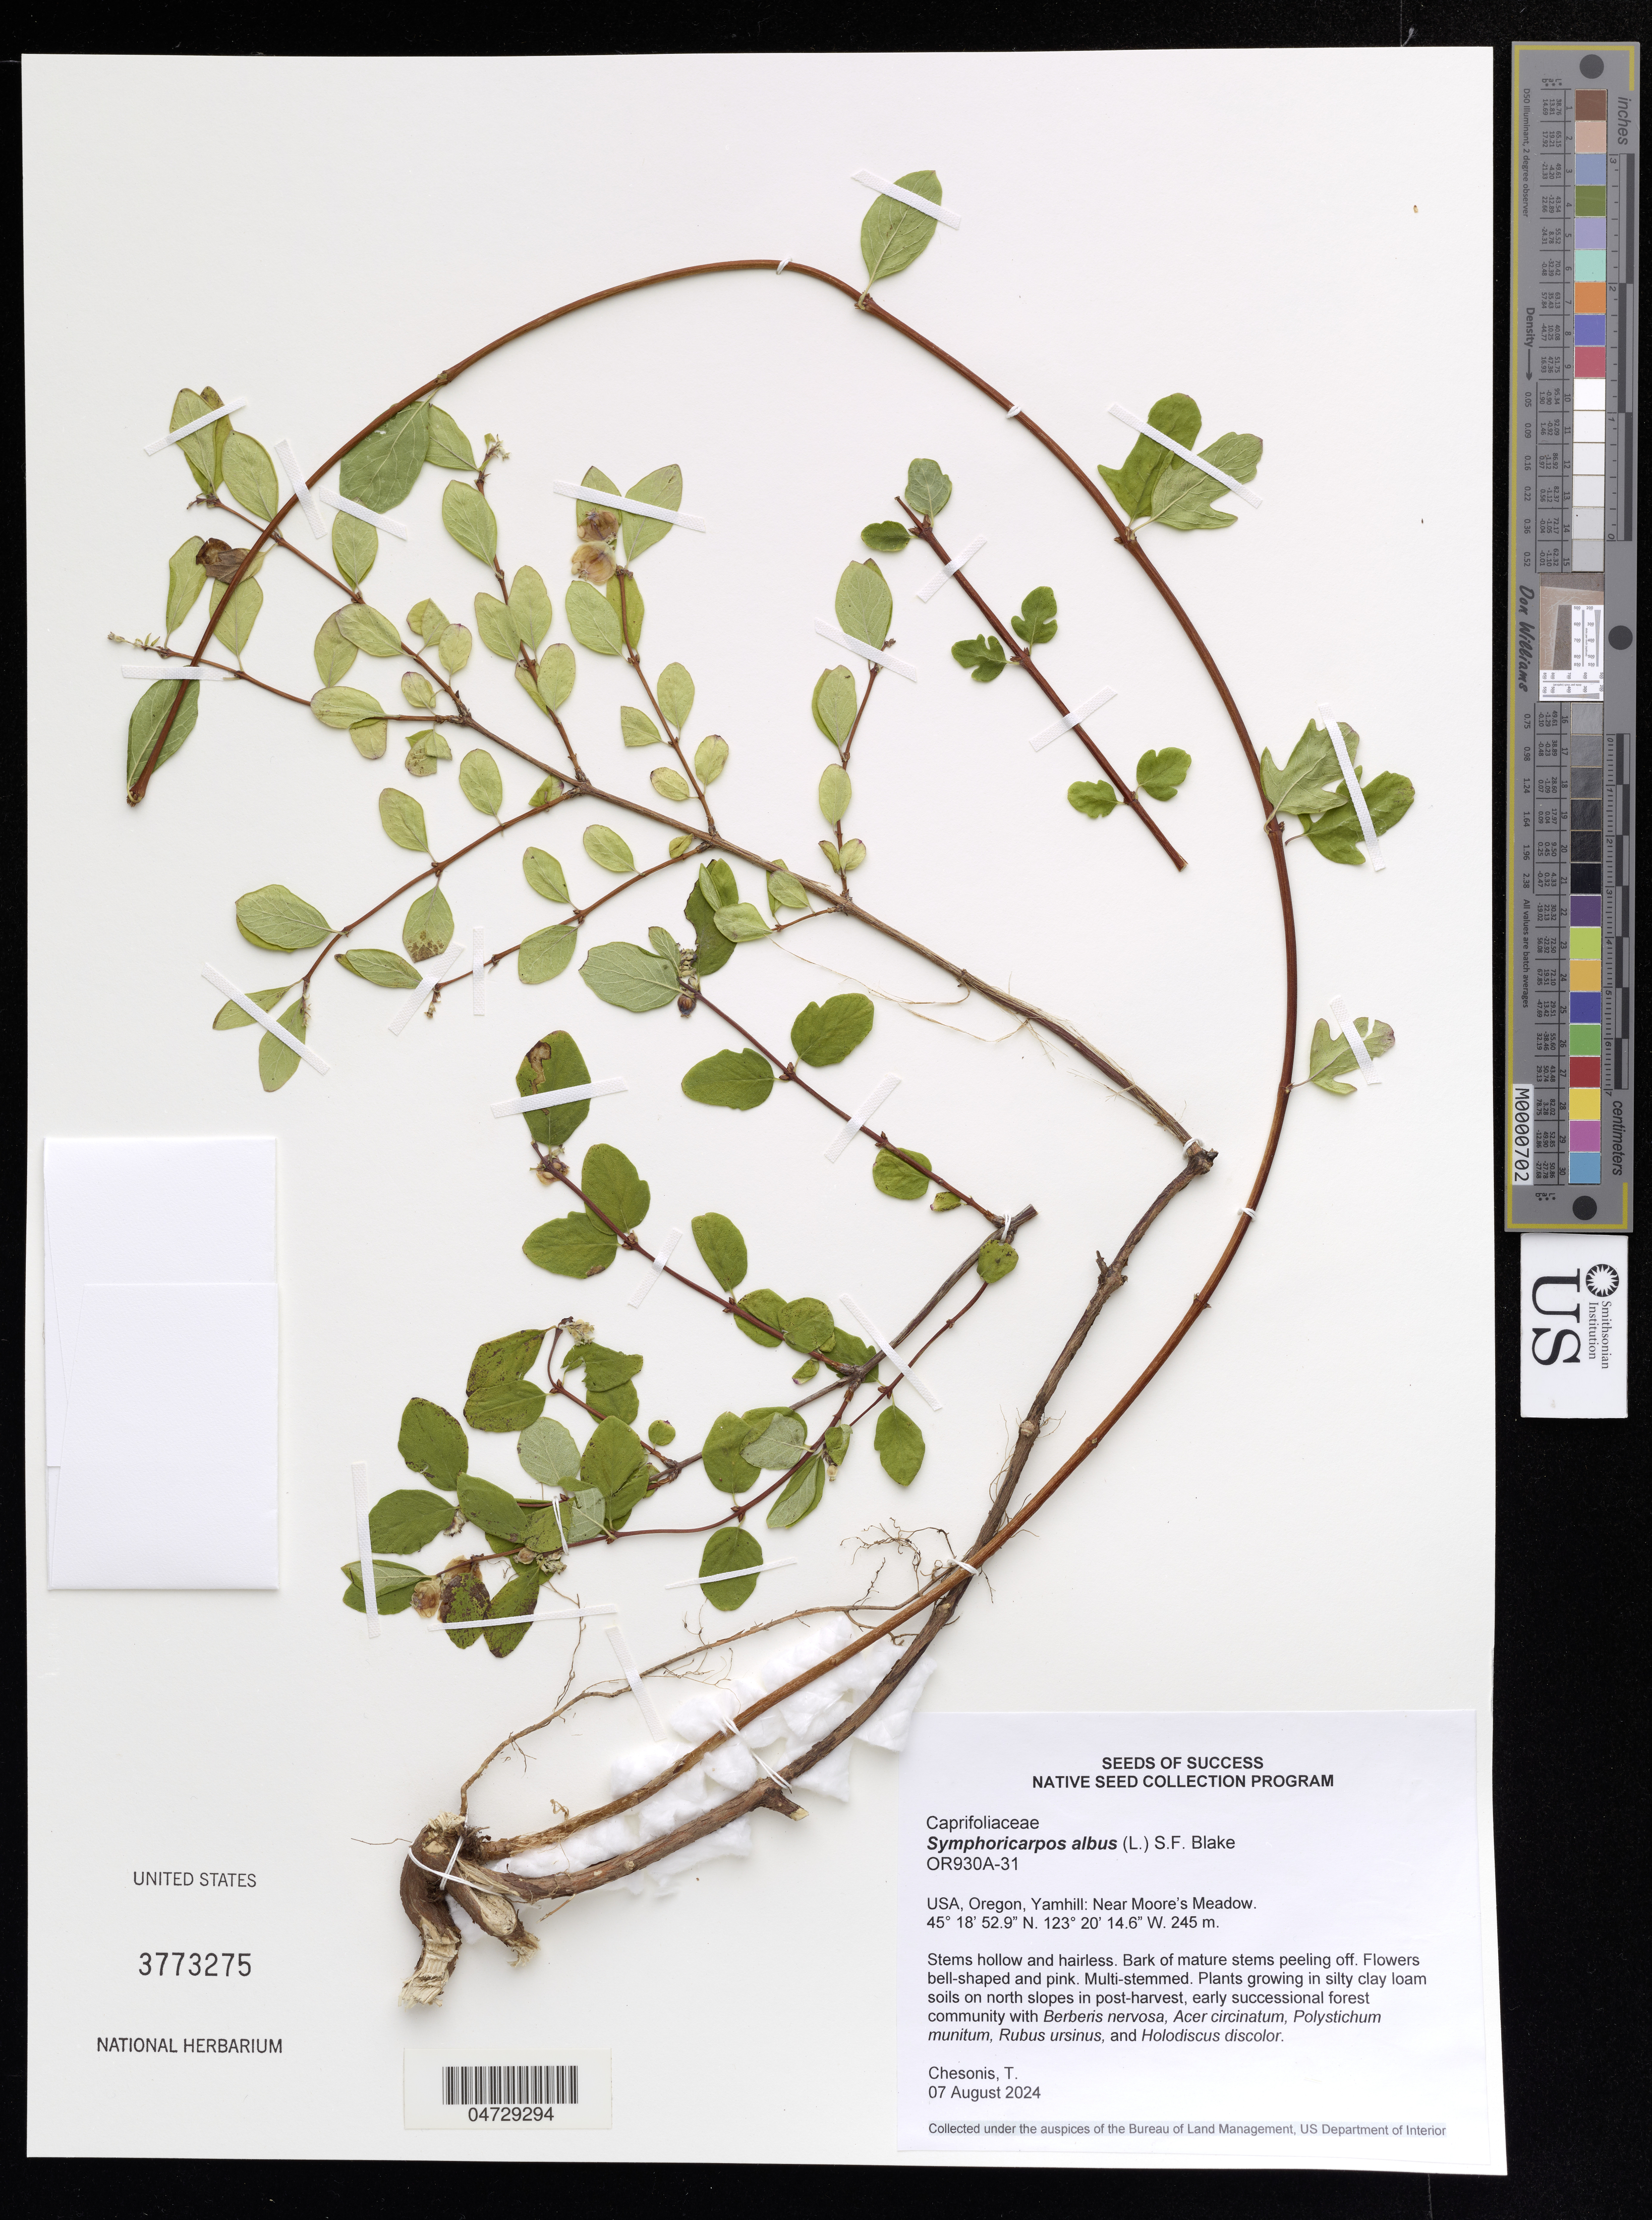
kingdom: Plantae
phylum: Tracheophyta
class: Magnoliopsida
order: Dipsacales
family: Caprifoliaceae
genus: Symphoricarpos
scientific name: Symphoricarpos albus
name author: (L.) S.F. Blake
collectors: T. Chesonis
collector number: OR930A-31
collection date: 2024-08-07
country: United States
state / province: Oregon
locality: Yamhill: Near Moore's Meadow.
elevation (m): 245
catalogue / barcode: US 3773275